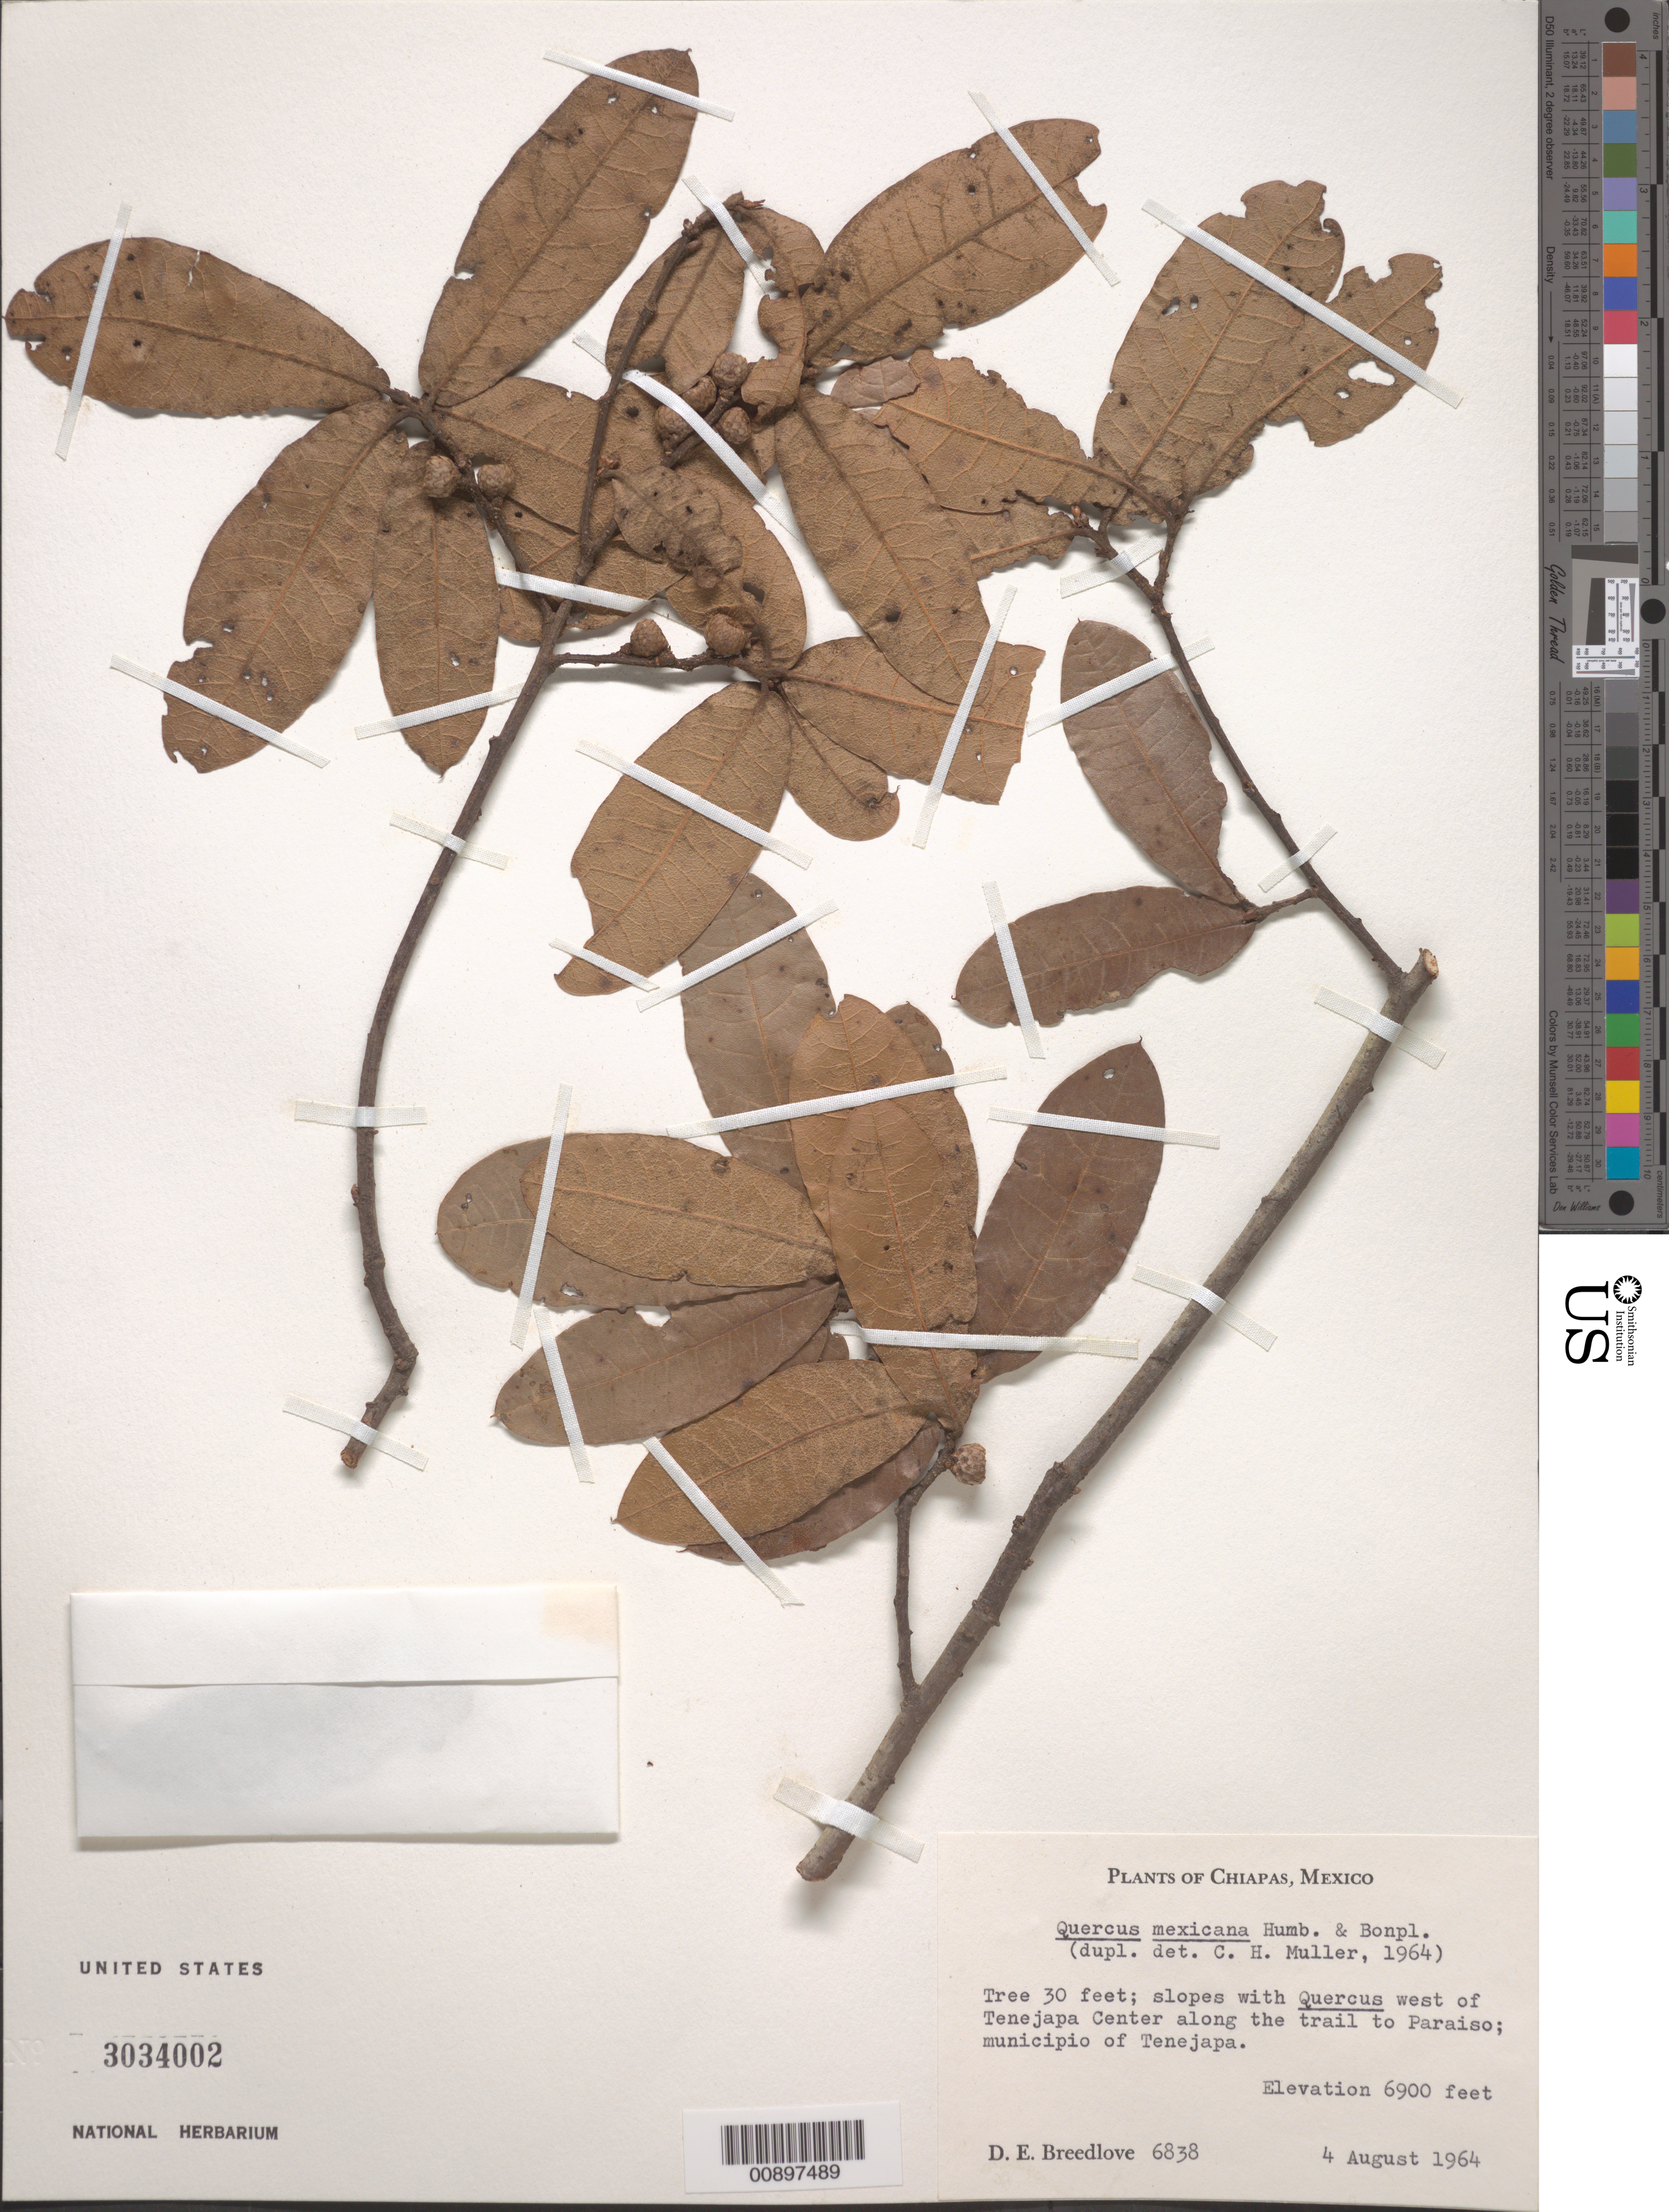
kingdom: Plantae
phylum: Tracheophyta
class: Magnoliopsida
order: Fagales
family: Fagaceae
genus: Quercus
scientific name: Quercus mexicana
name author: Humb. & Bonpl.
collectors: D. E. Breedlove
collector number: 6838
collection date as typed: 04 Aug 1964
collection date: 1964-08-04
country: Mexico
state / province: Chiapas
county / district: Tenejapa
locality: West of Tenejapa Center along trail to Paraiso; municipio of Tenejapa, Chiapas.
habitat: Slopes with Quercus.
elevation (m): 2103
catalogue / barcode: US 3034002